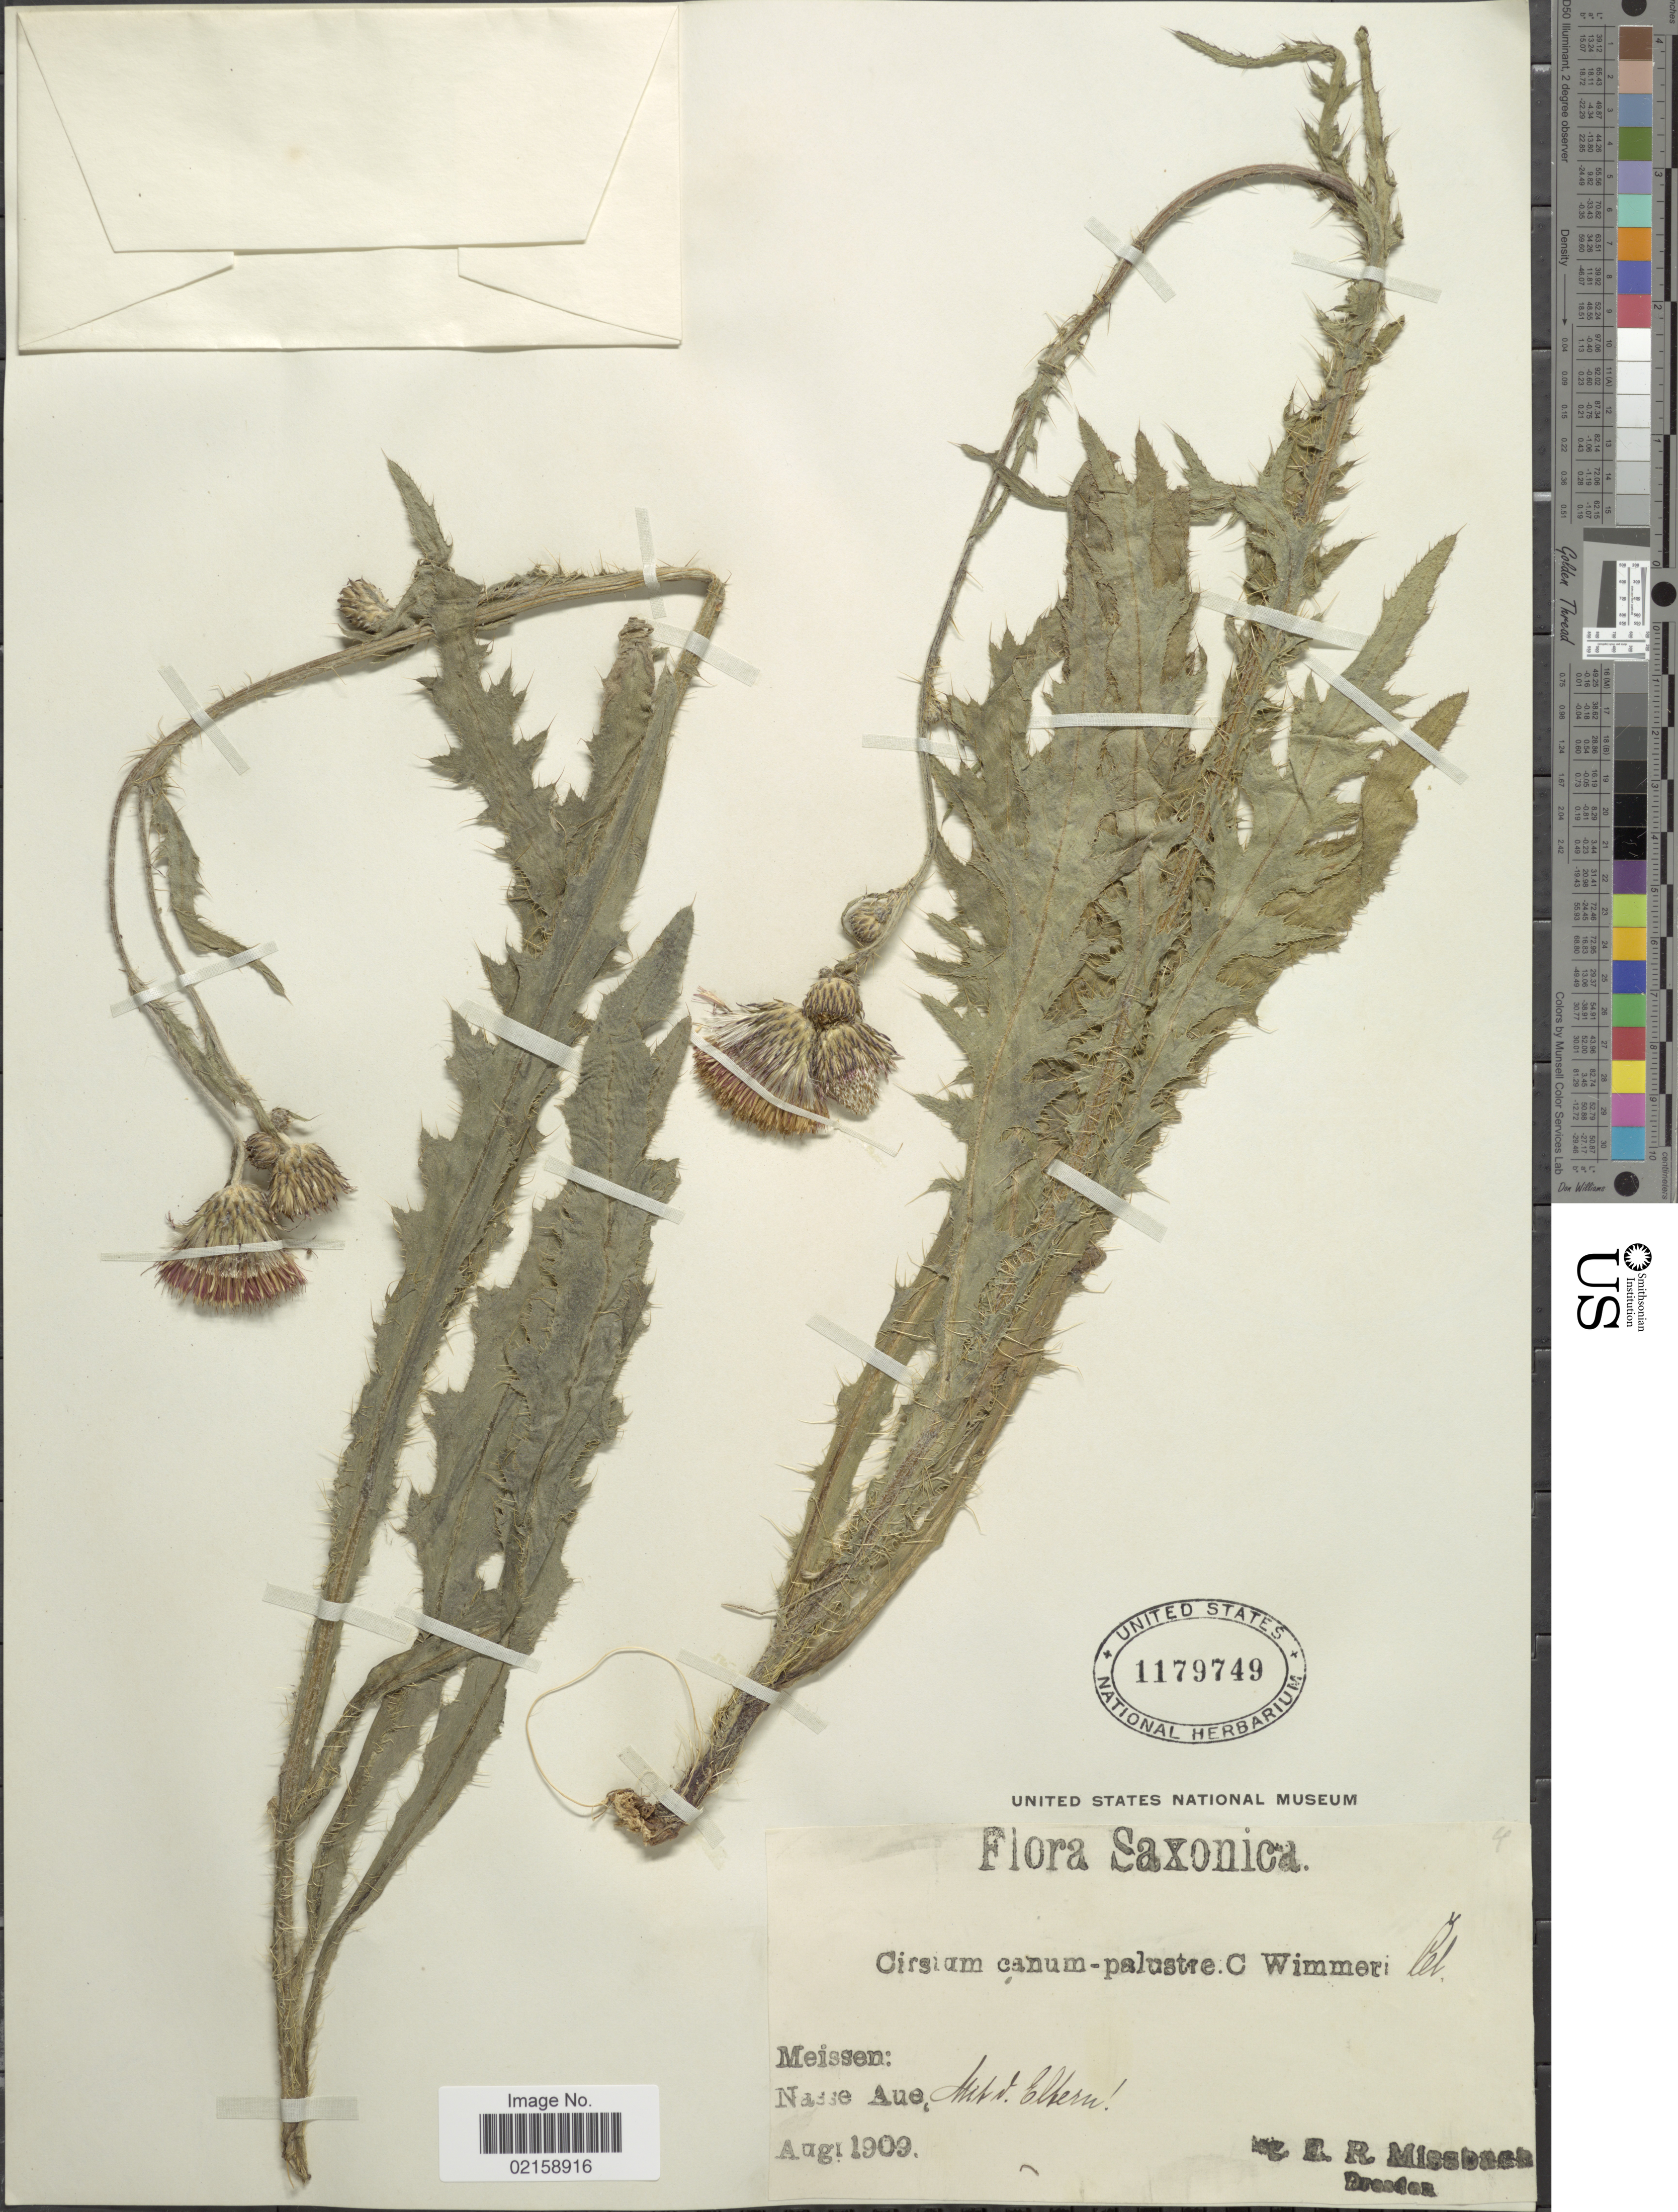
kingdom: Plantae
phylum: Tracheophyta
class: Magnoliopsida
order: Asterales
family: Asteraceae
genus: Cirsium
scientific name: Cirsium canum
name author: M. Bieb.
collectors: E. Missbach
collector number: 4?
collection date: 1909-08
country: Germany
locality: Saxonica, Meissen: Nasse Aue,Mitd.Eltern [illegible text] [interpreted]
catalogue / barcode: US 1179749